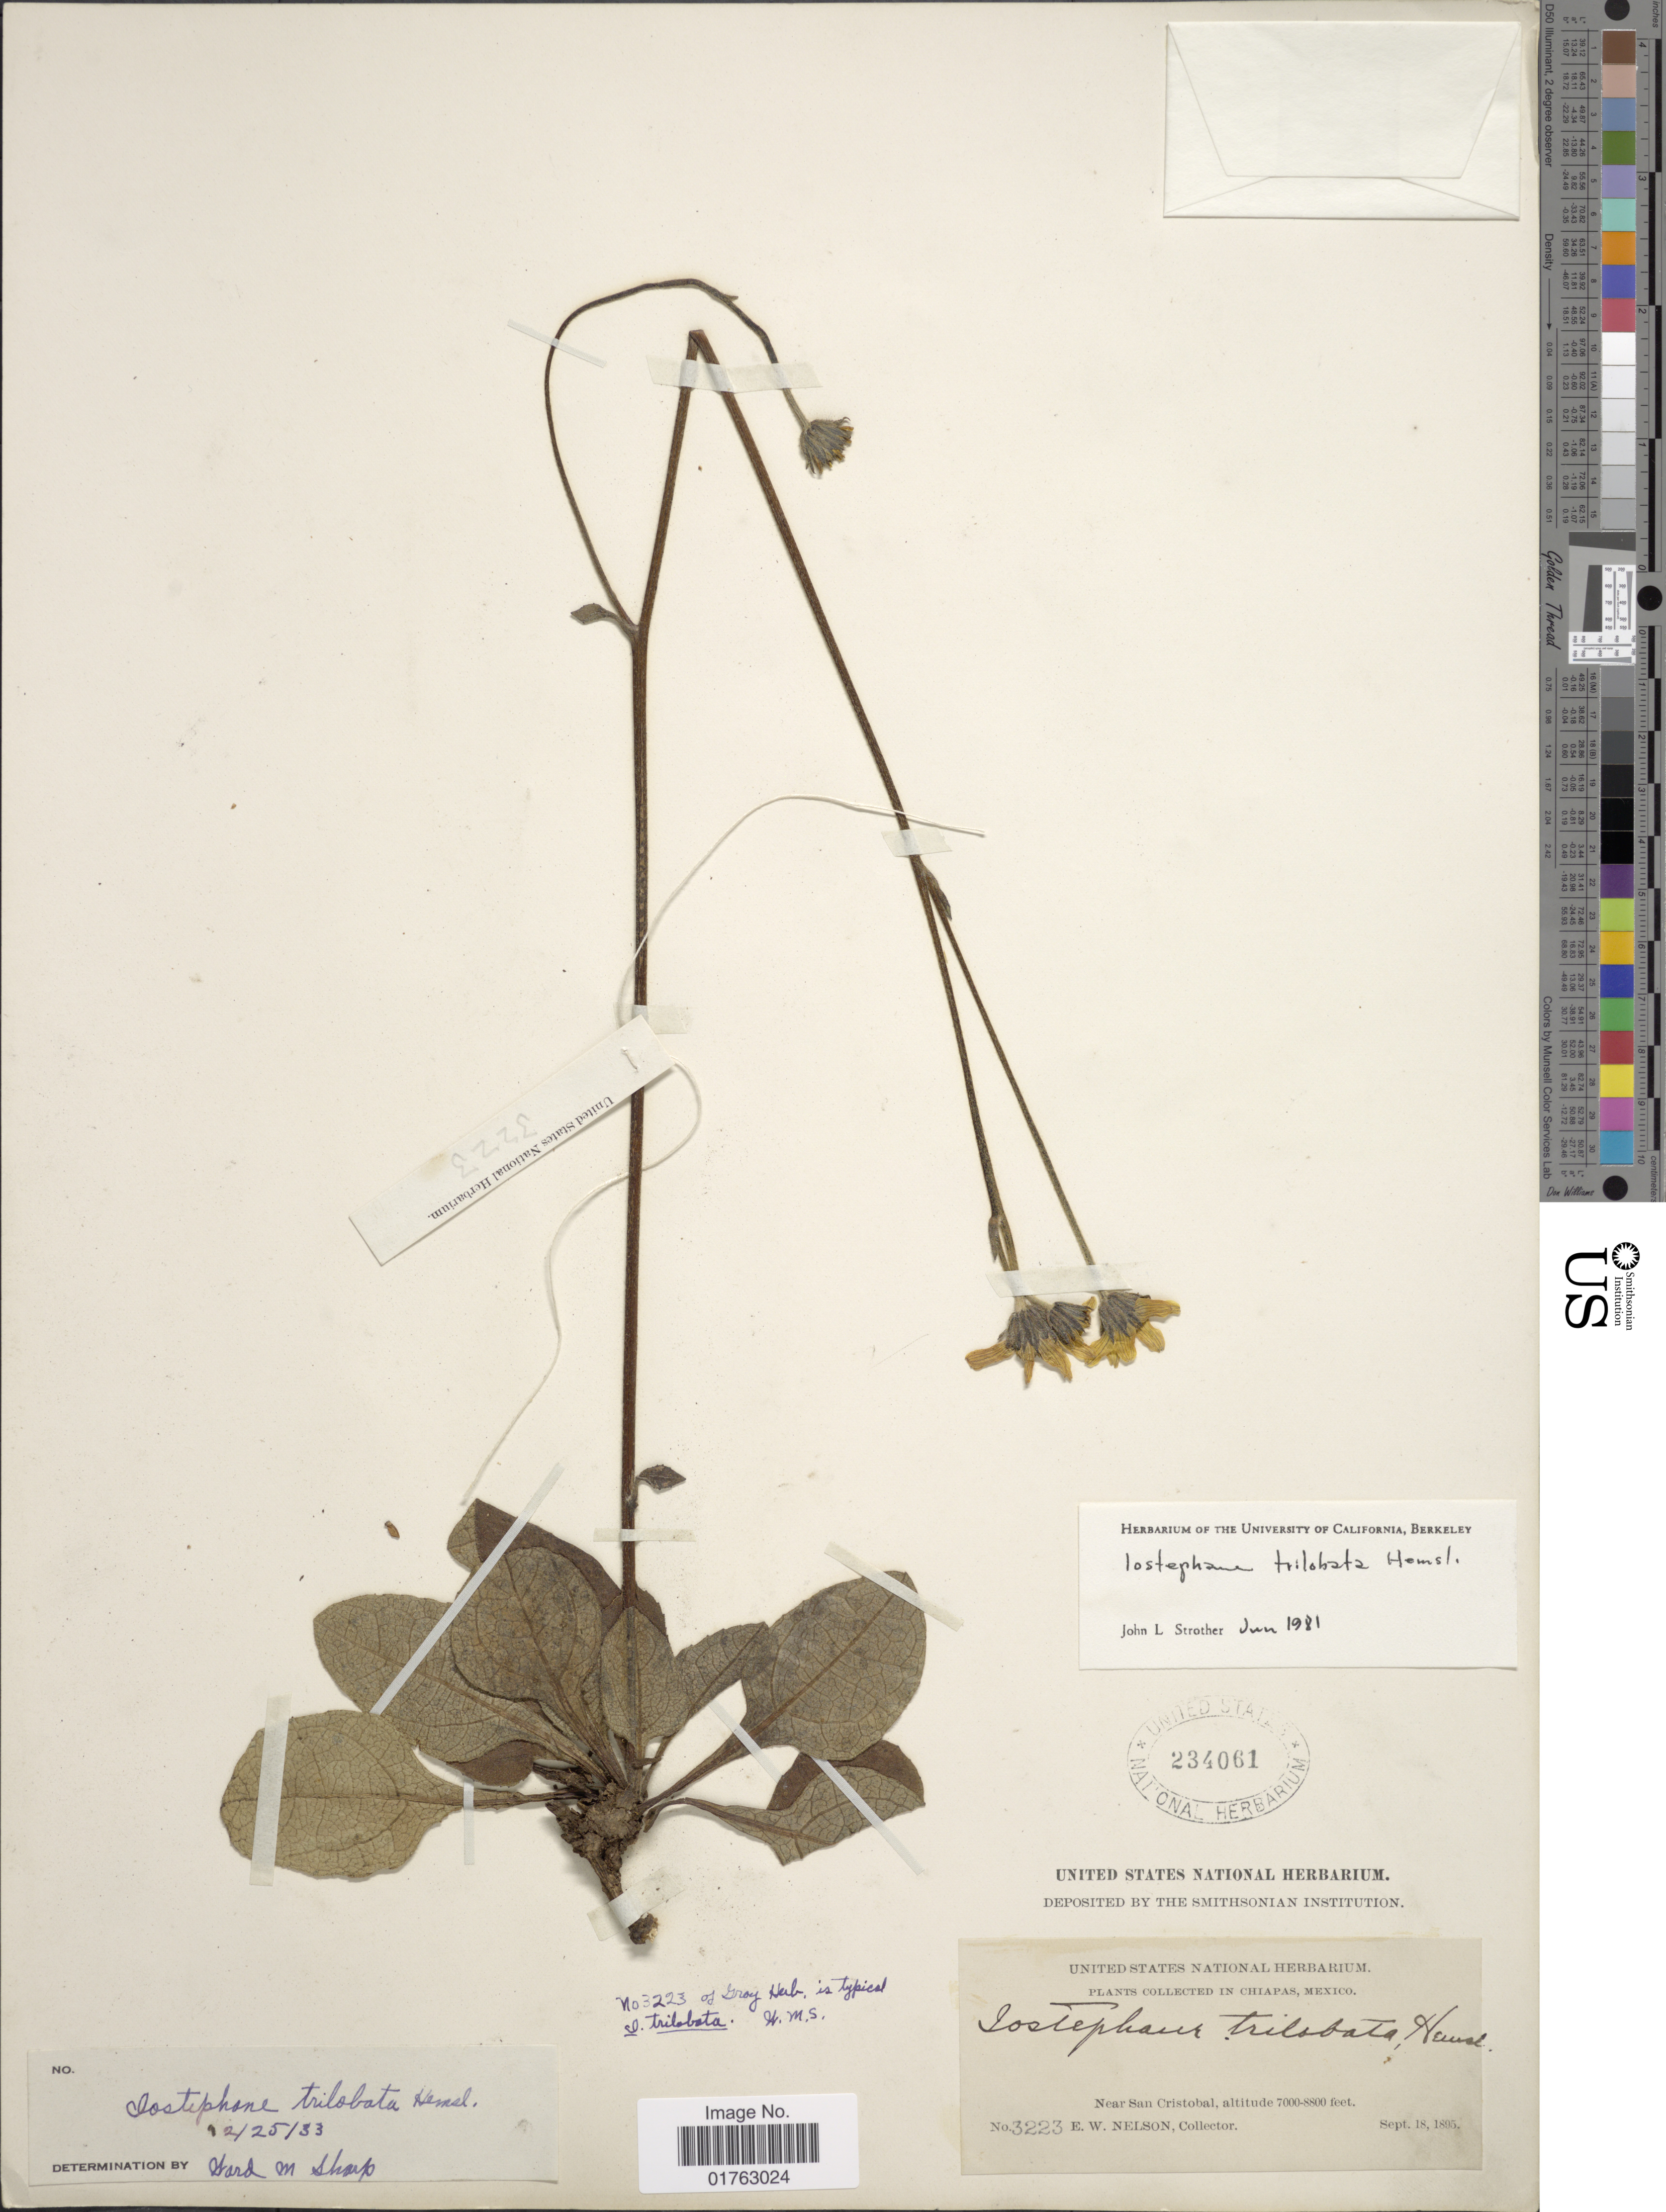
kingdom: Plantae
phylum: Tracheophyta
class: Magnoliopsida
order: Asterales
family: Asteraceae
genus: Iostephane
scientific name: Iostephane trilobata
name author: Hemsl.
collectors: E. W. Nelson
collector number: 3223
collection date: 1895-09-18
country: Mexico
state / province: Chiapas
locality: Near San Cristobal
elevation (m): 2134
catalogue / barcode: US 234061